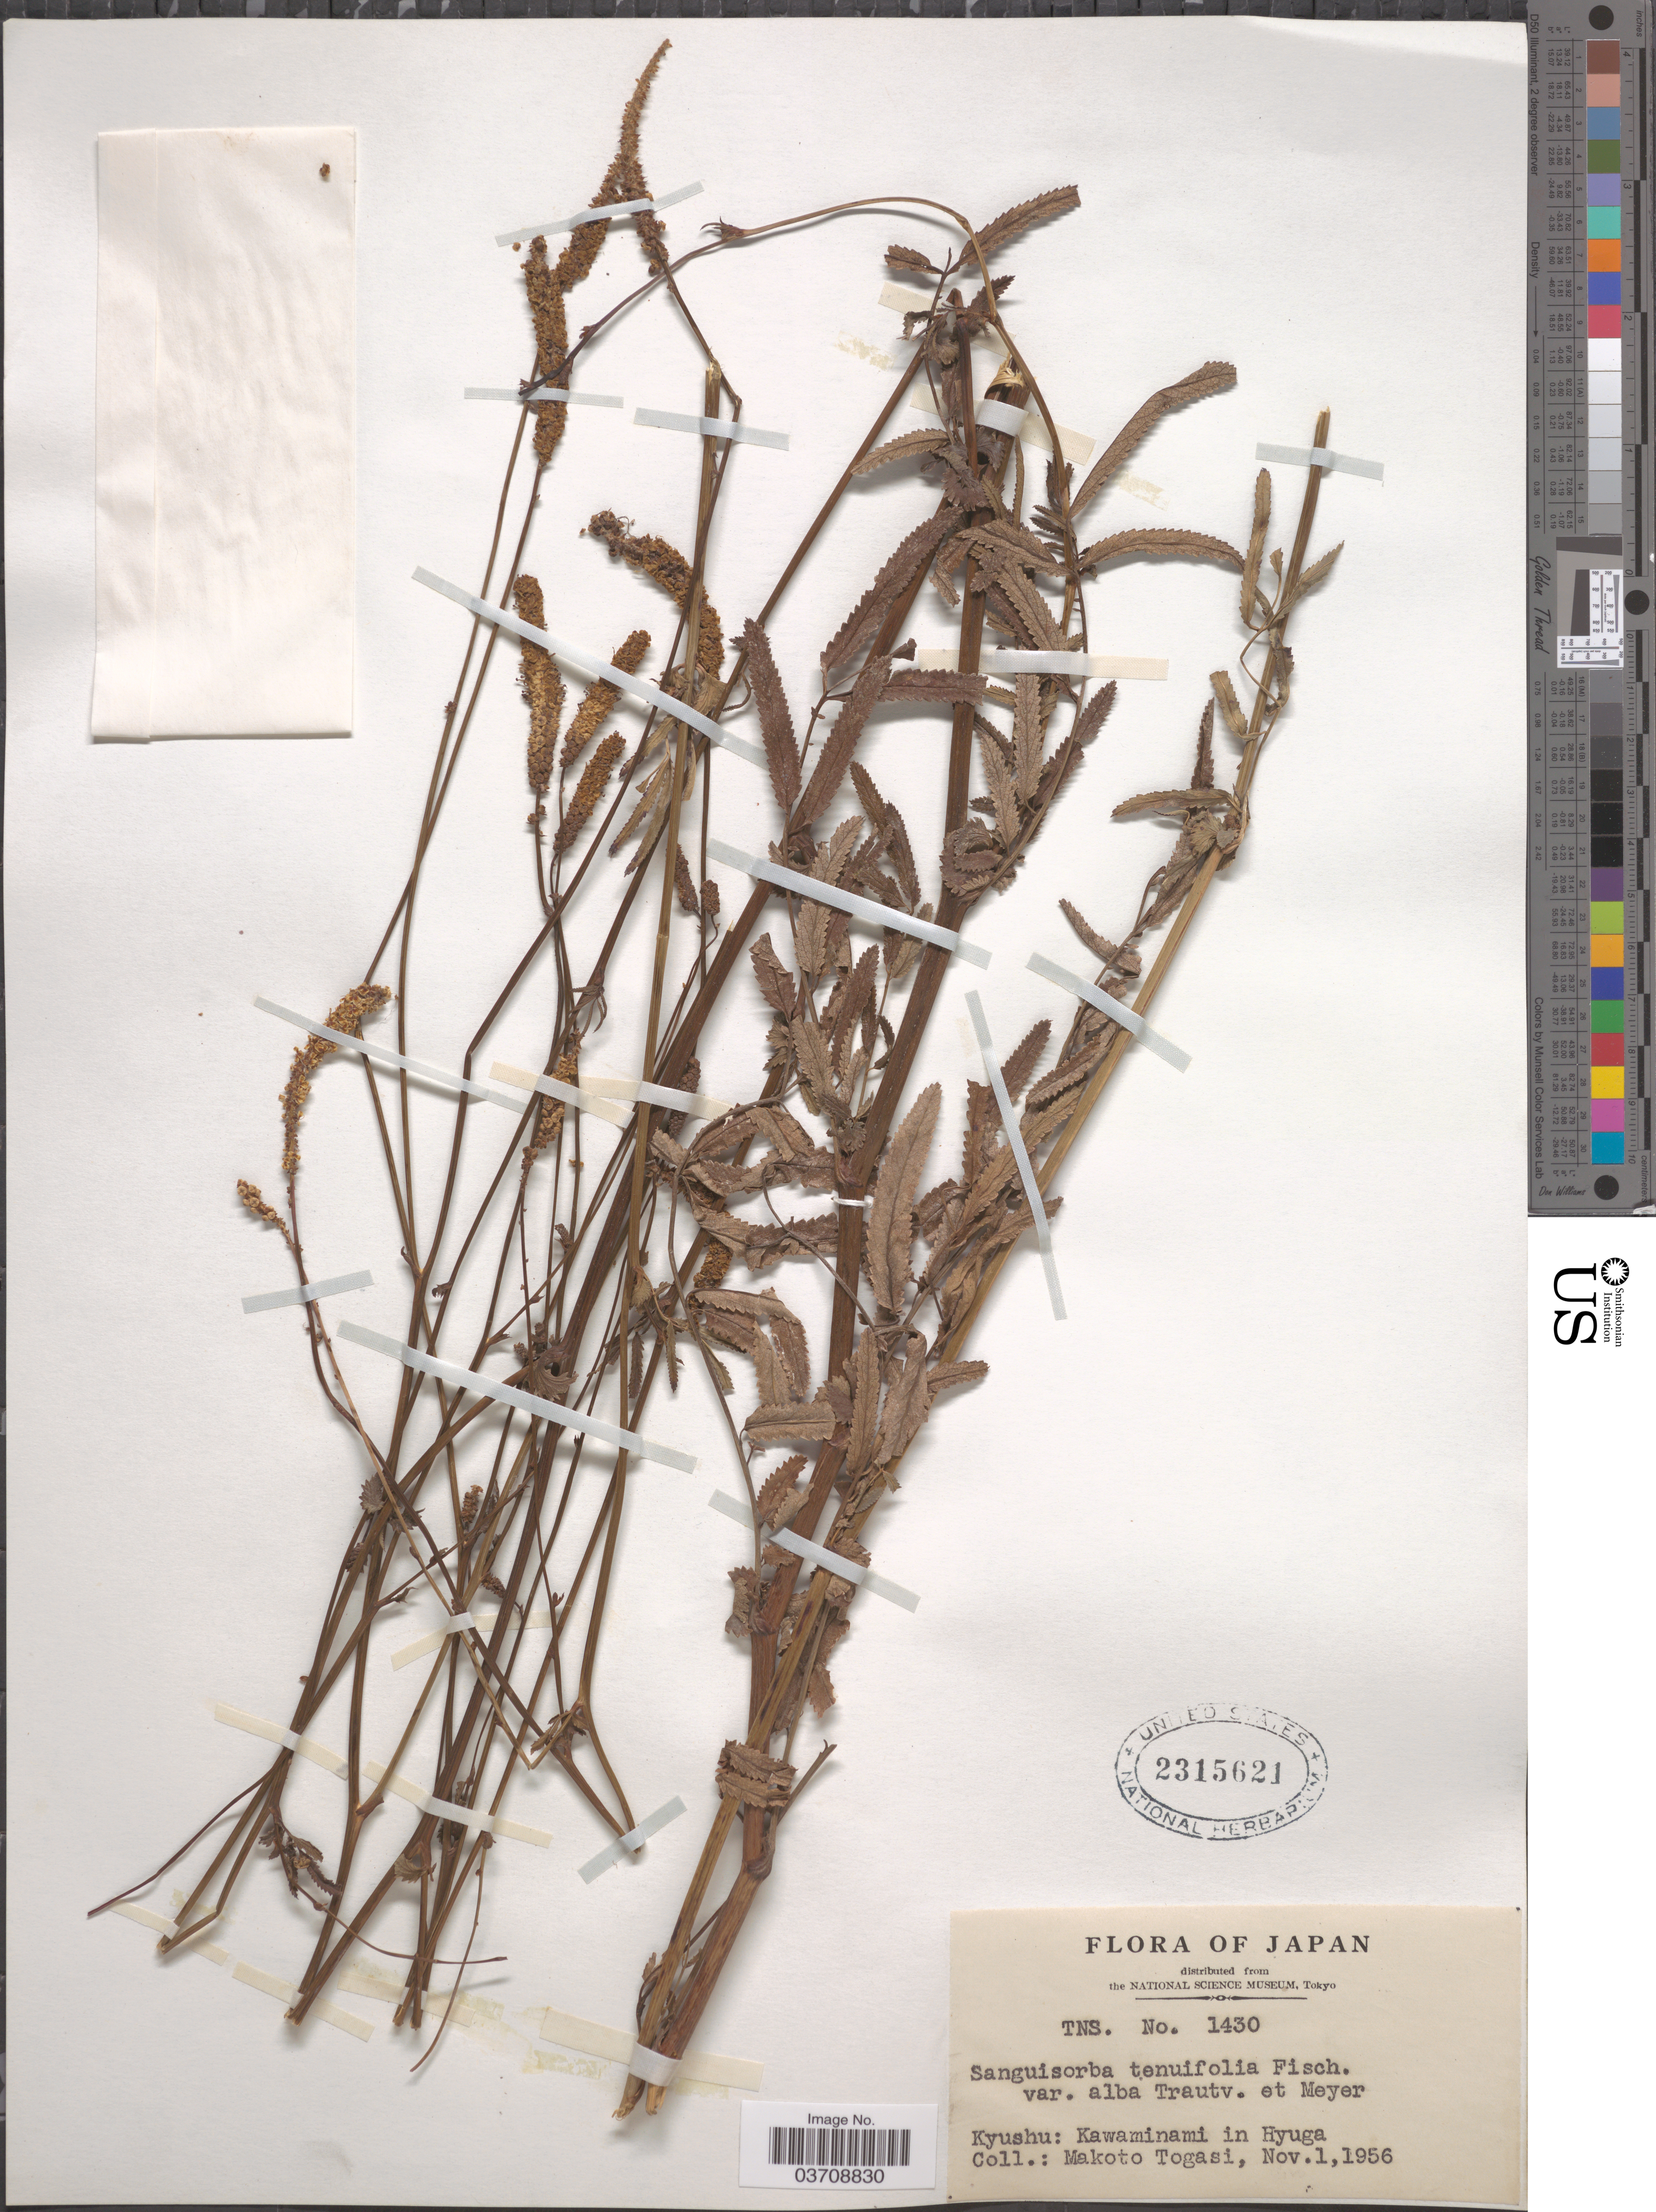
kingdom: Plantae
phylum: Tracheophyta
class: Magnoliopsida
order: Rosales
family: Rosaceae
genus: Sanguisorba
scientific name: Sanguisorba tenuifolia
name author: Fisch. ex Link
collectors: M. Togasi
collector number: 1430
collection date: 1956-11-01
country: Japan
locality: Kyushu: Kawaminami in Hyuga.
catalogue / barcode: US 2315621